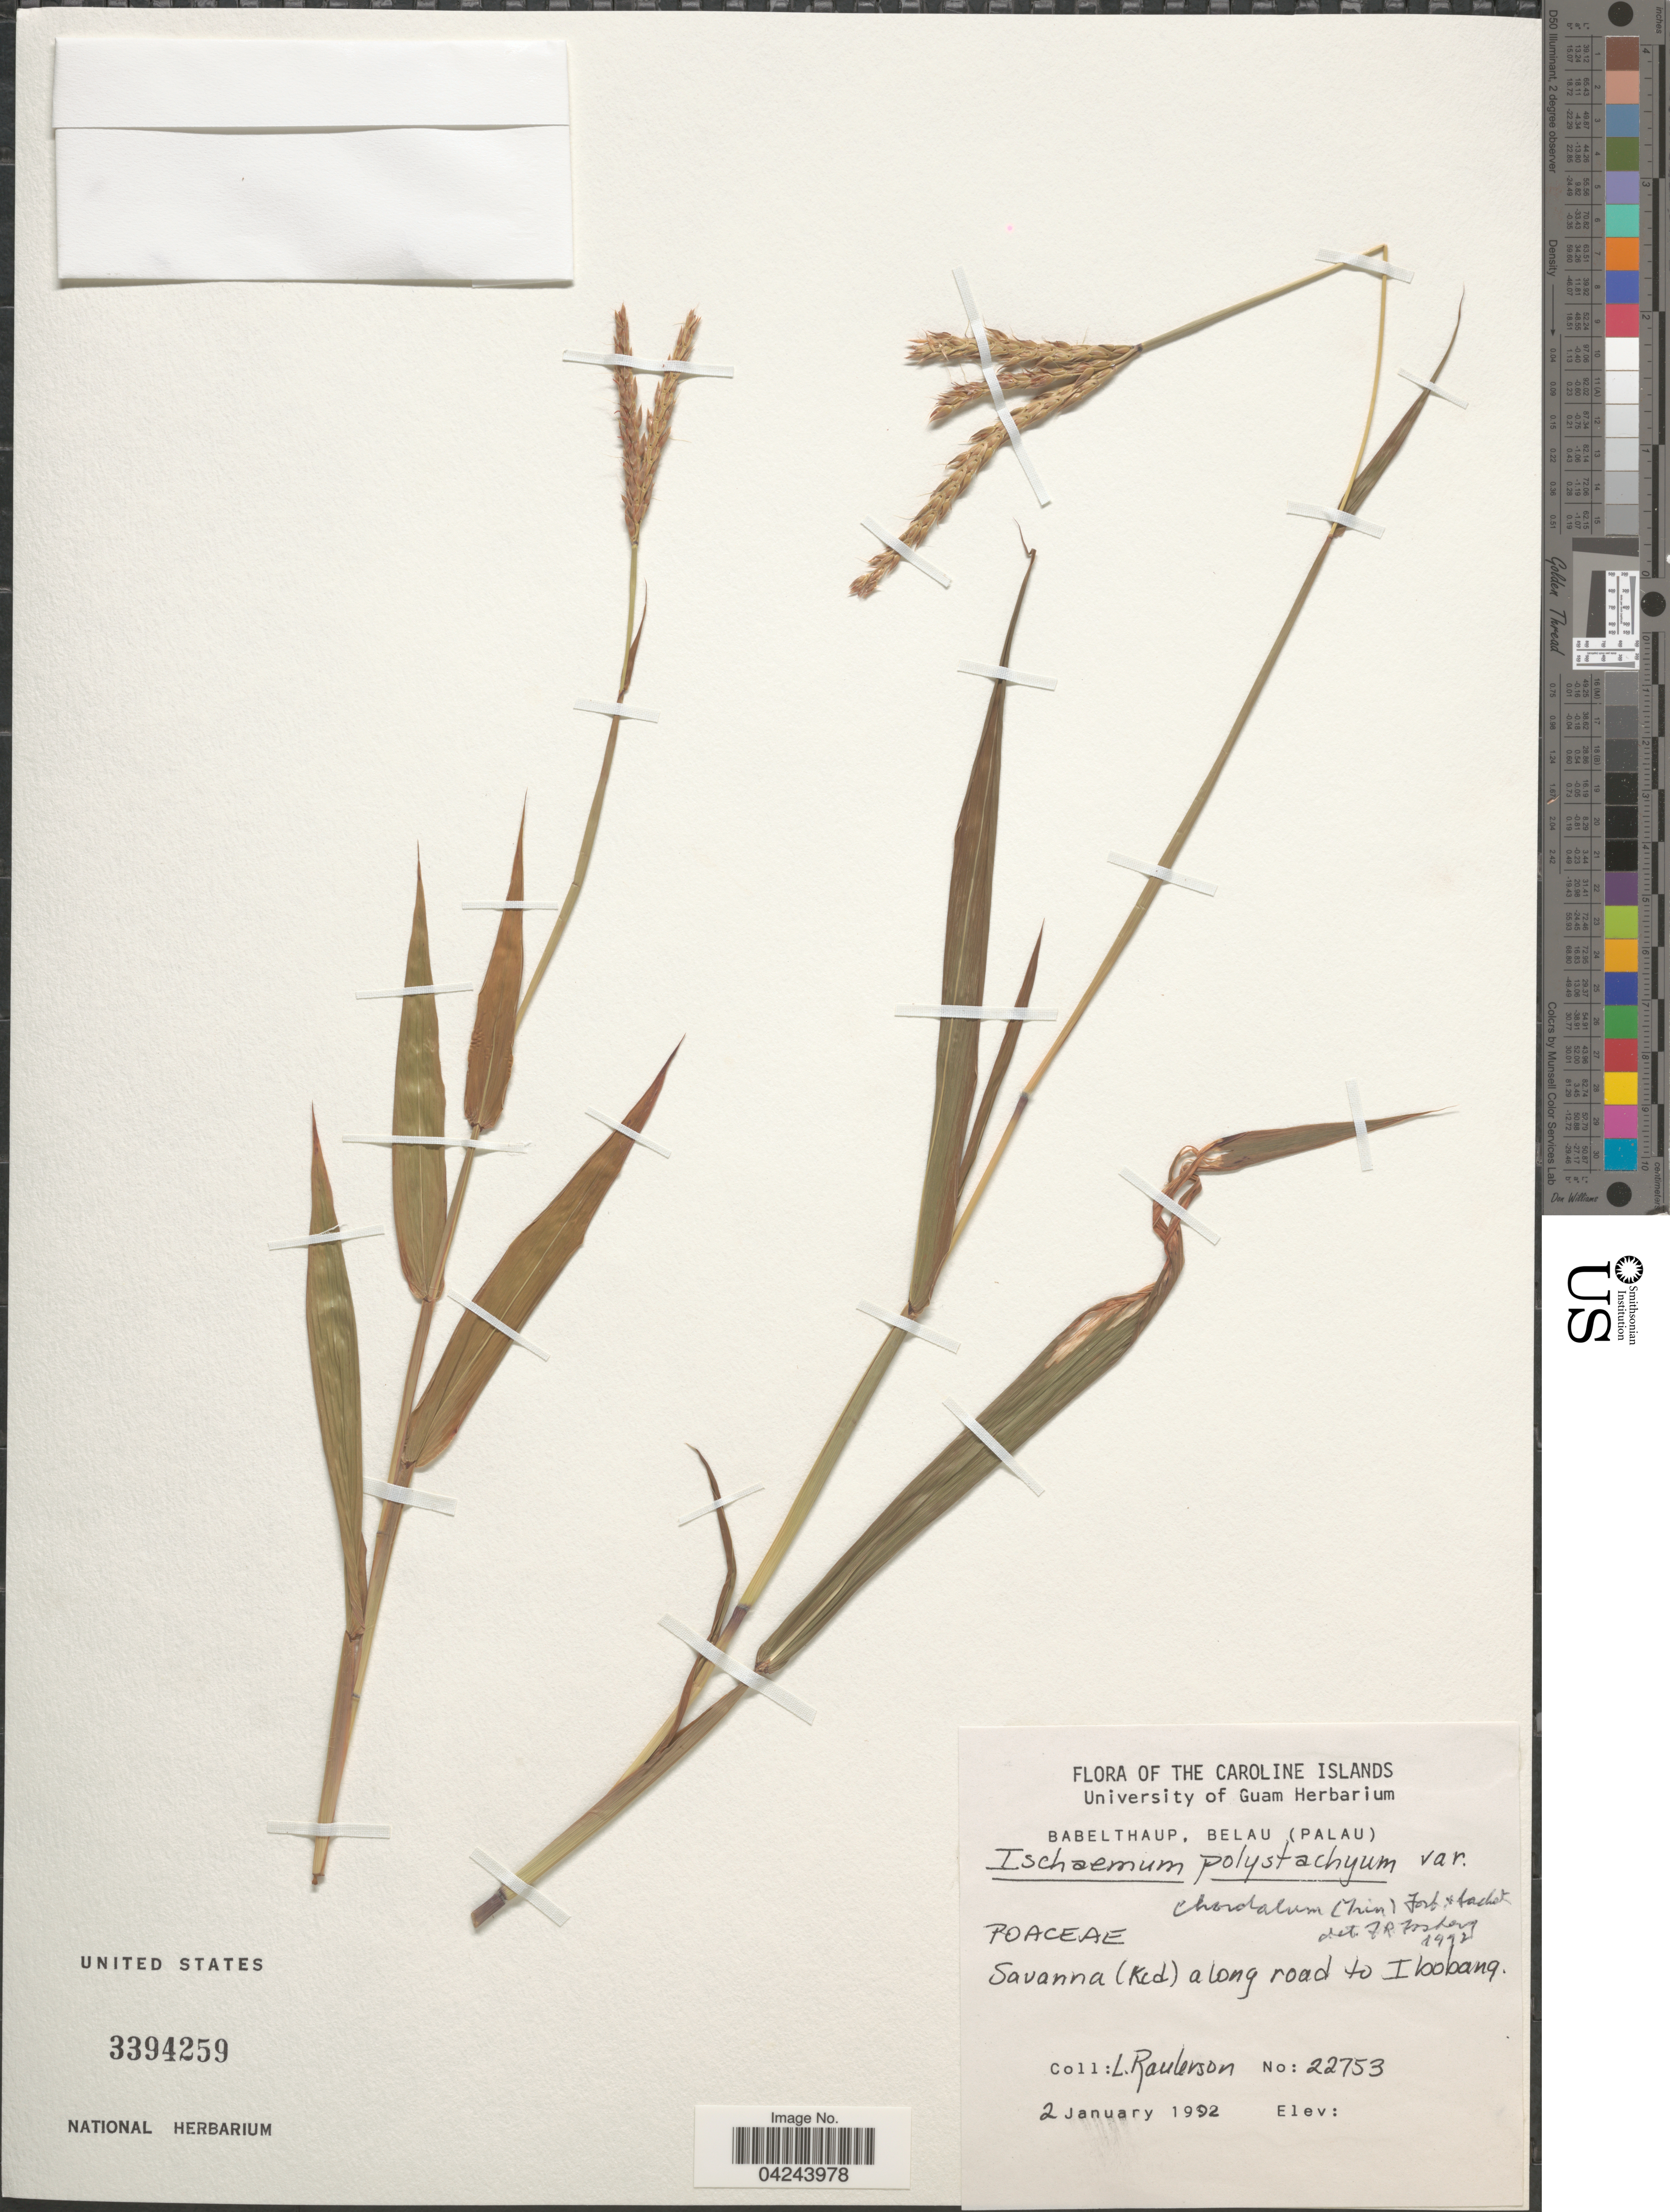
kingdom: Plantae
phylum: Tracheophyta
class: Liliopsida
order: Poales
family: Poaceae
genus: Ischaemum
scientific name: Ischaemum polystachyum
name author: J. Presl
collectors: L. Raulerson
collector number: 22753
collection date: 1992-01-02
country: Palau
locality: The Caroline Islands. Babelthaup, (Palau). Savanna (Ked) along road to Ibobang.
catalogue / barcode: US 3394259